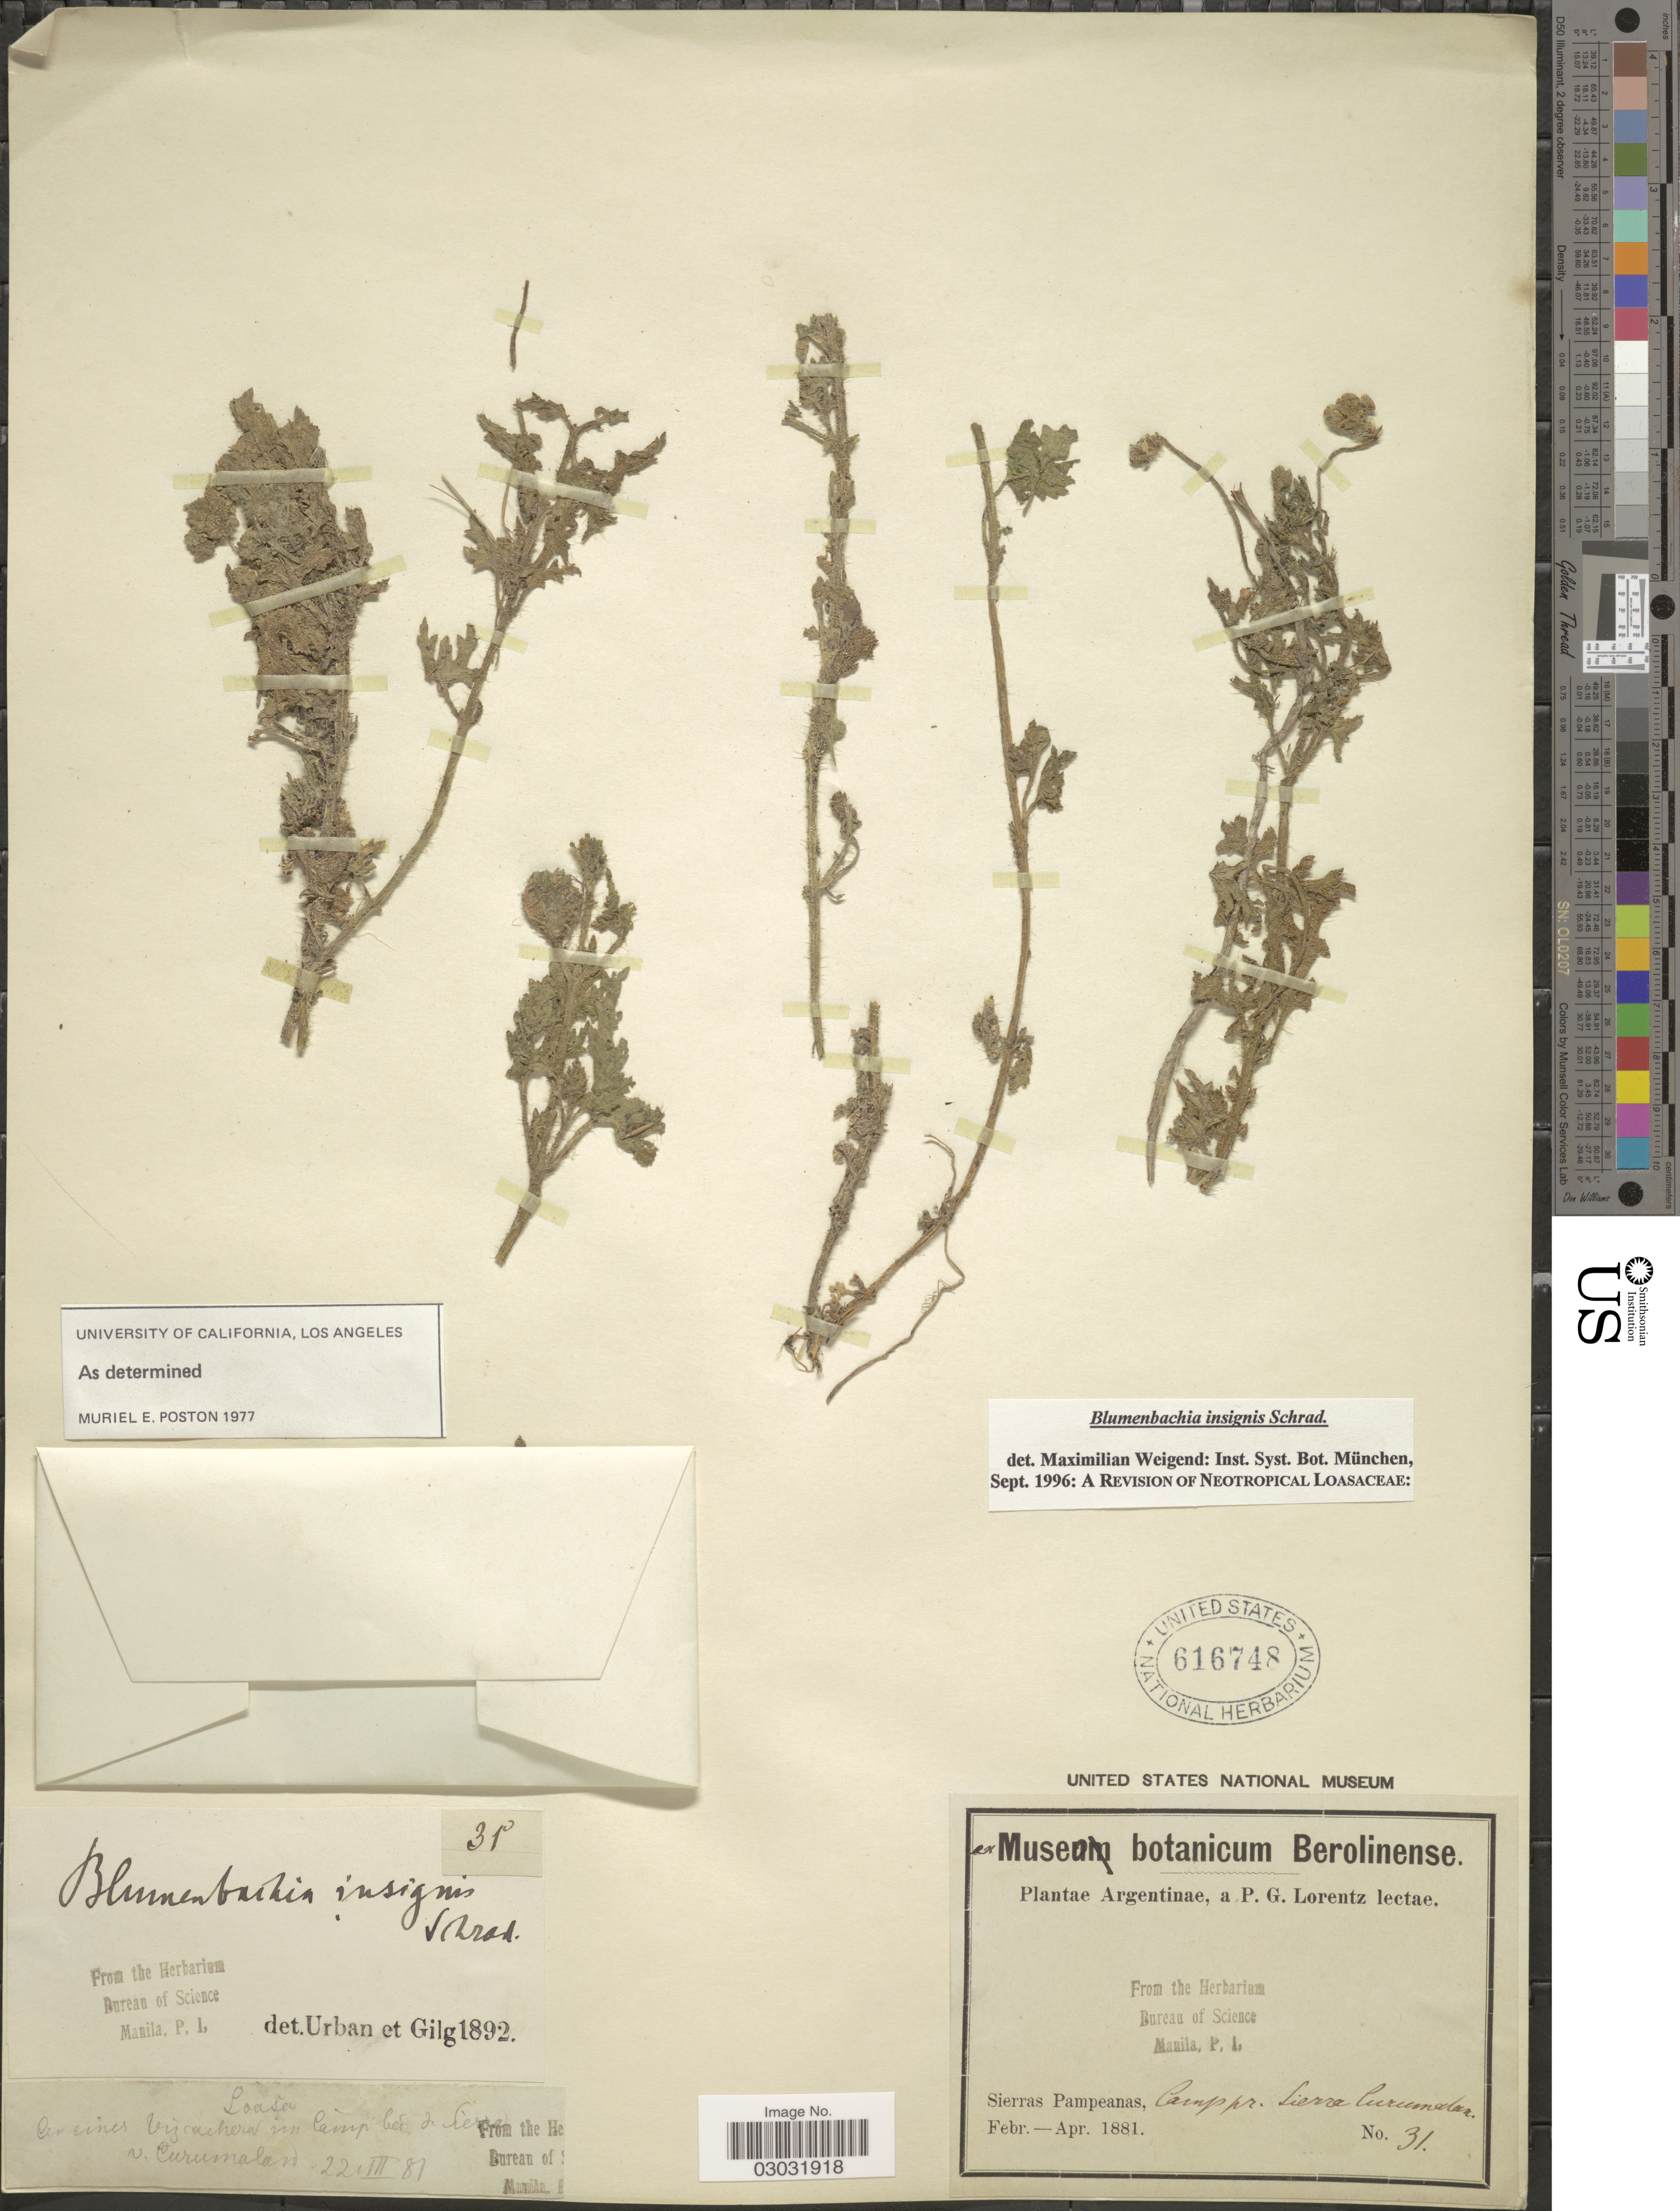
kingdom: Plantae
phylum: Tracheophyta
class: Magnoliopsida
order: Cornales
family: Loasaceae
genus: Blumenbachia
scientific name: Blumenbachia insignis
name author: Schrad.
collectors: P. G. Lorentz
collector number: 31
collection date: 1881-02/1881-04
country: Argentina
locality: Argentinae. Sierras Pampeanas, Camp pr. Sierra Curumalan.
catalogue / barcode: US 616748